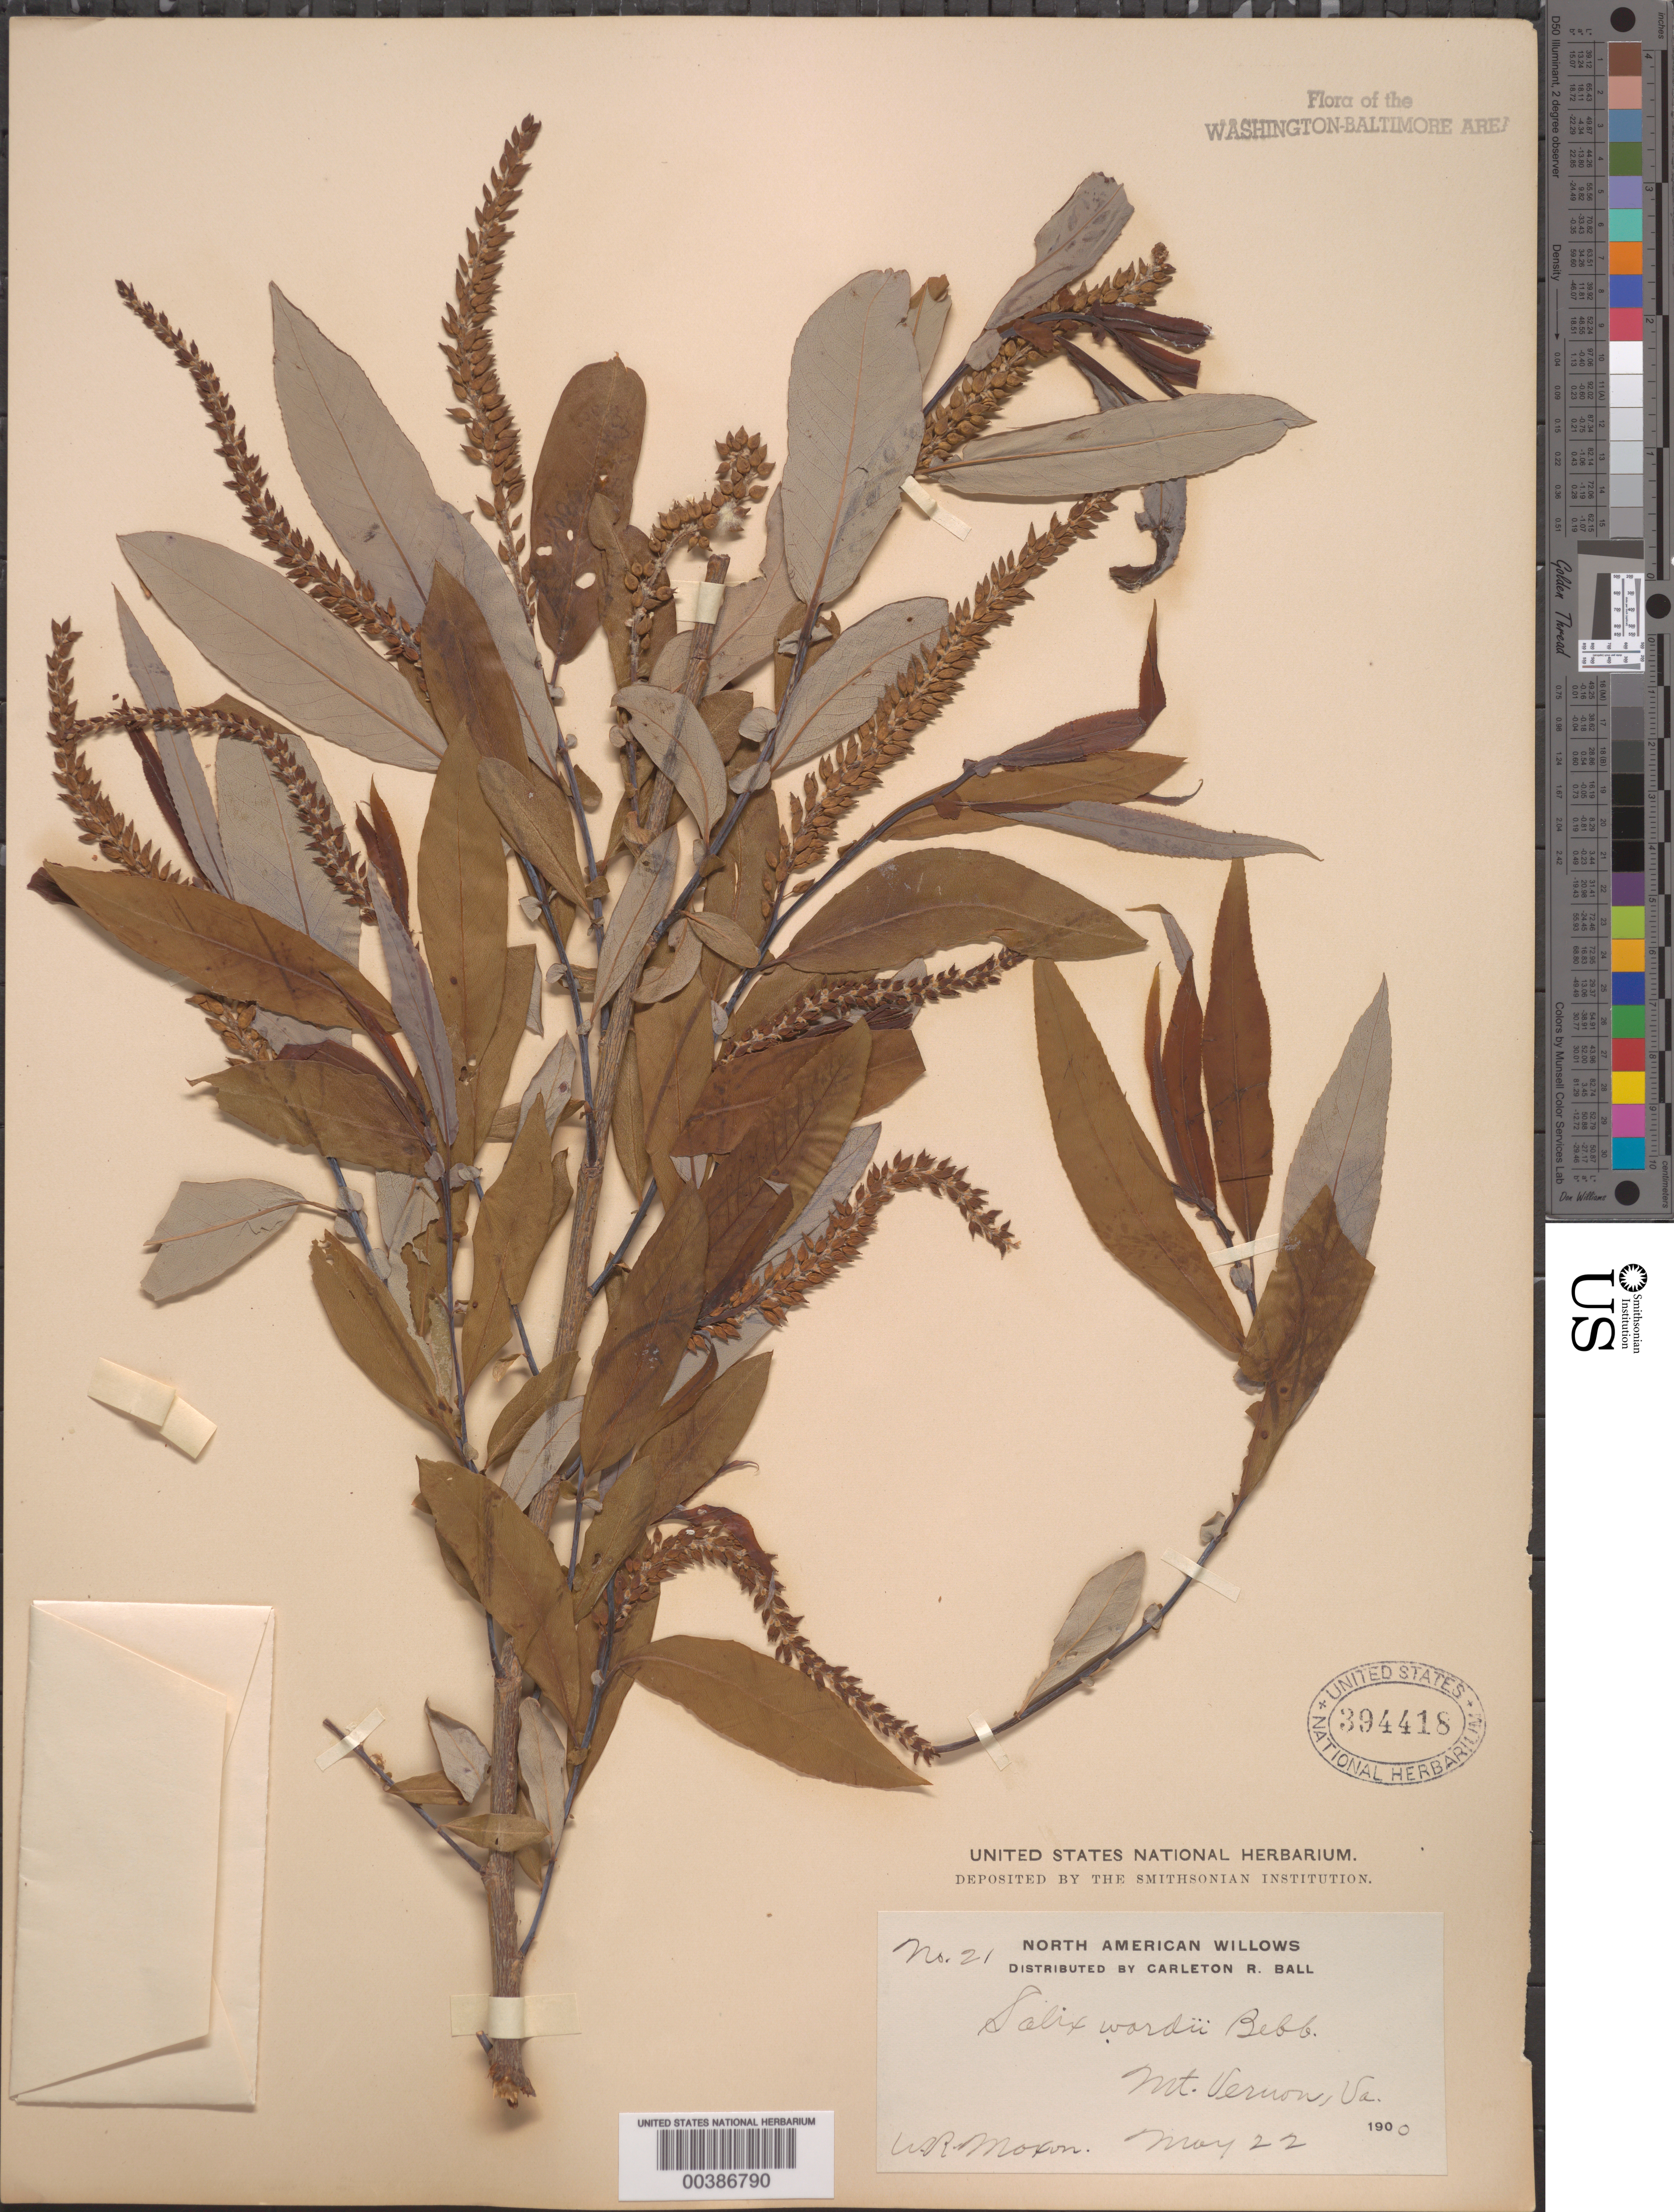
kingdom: Plantae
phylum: Tracheophyta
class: Magnoliopsida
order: Malpighiales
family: Salicaceae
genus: Salix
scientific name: Salix caroliniana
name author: Michx.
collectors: W. R. Maxon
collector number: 21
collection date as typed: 22 May 1900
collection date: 1900-05-22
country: United States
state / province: Virginia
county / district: Fairfax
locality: Mount Vernon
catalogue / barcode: US 394418